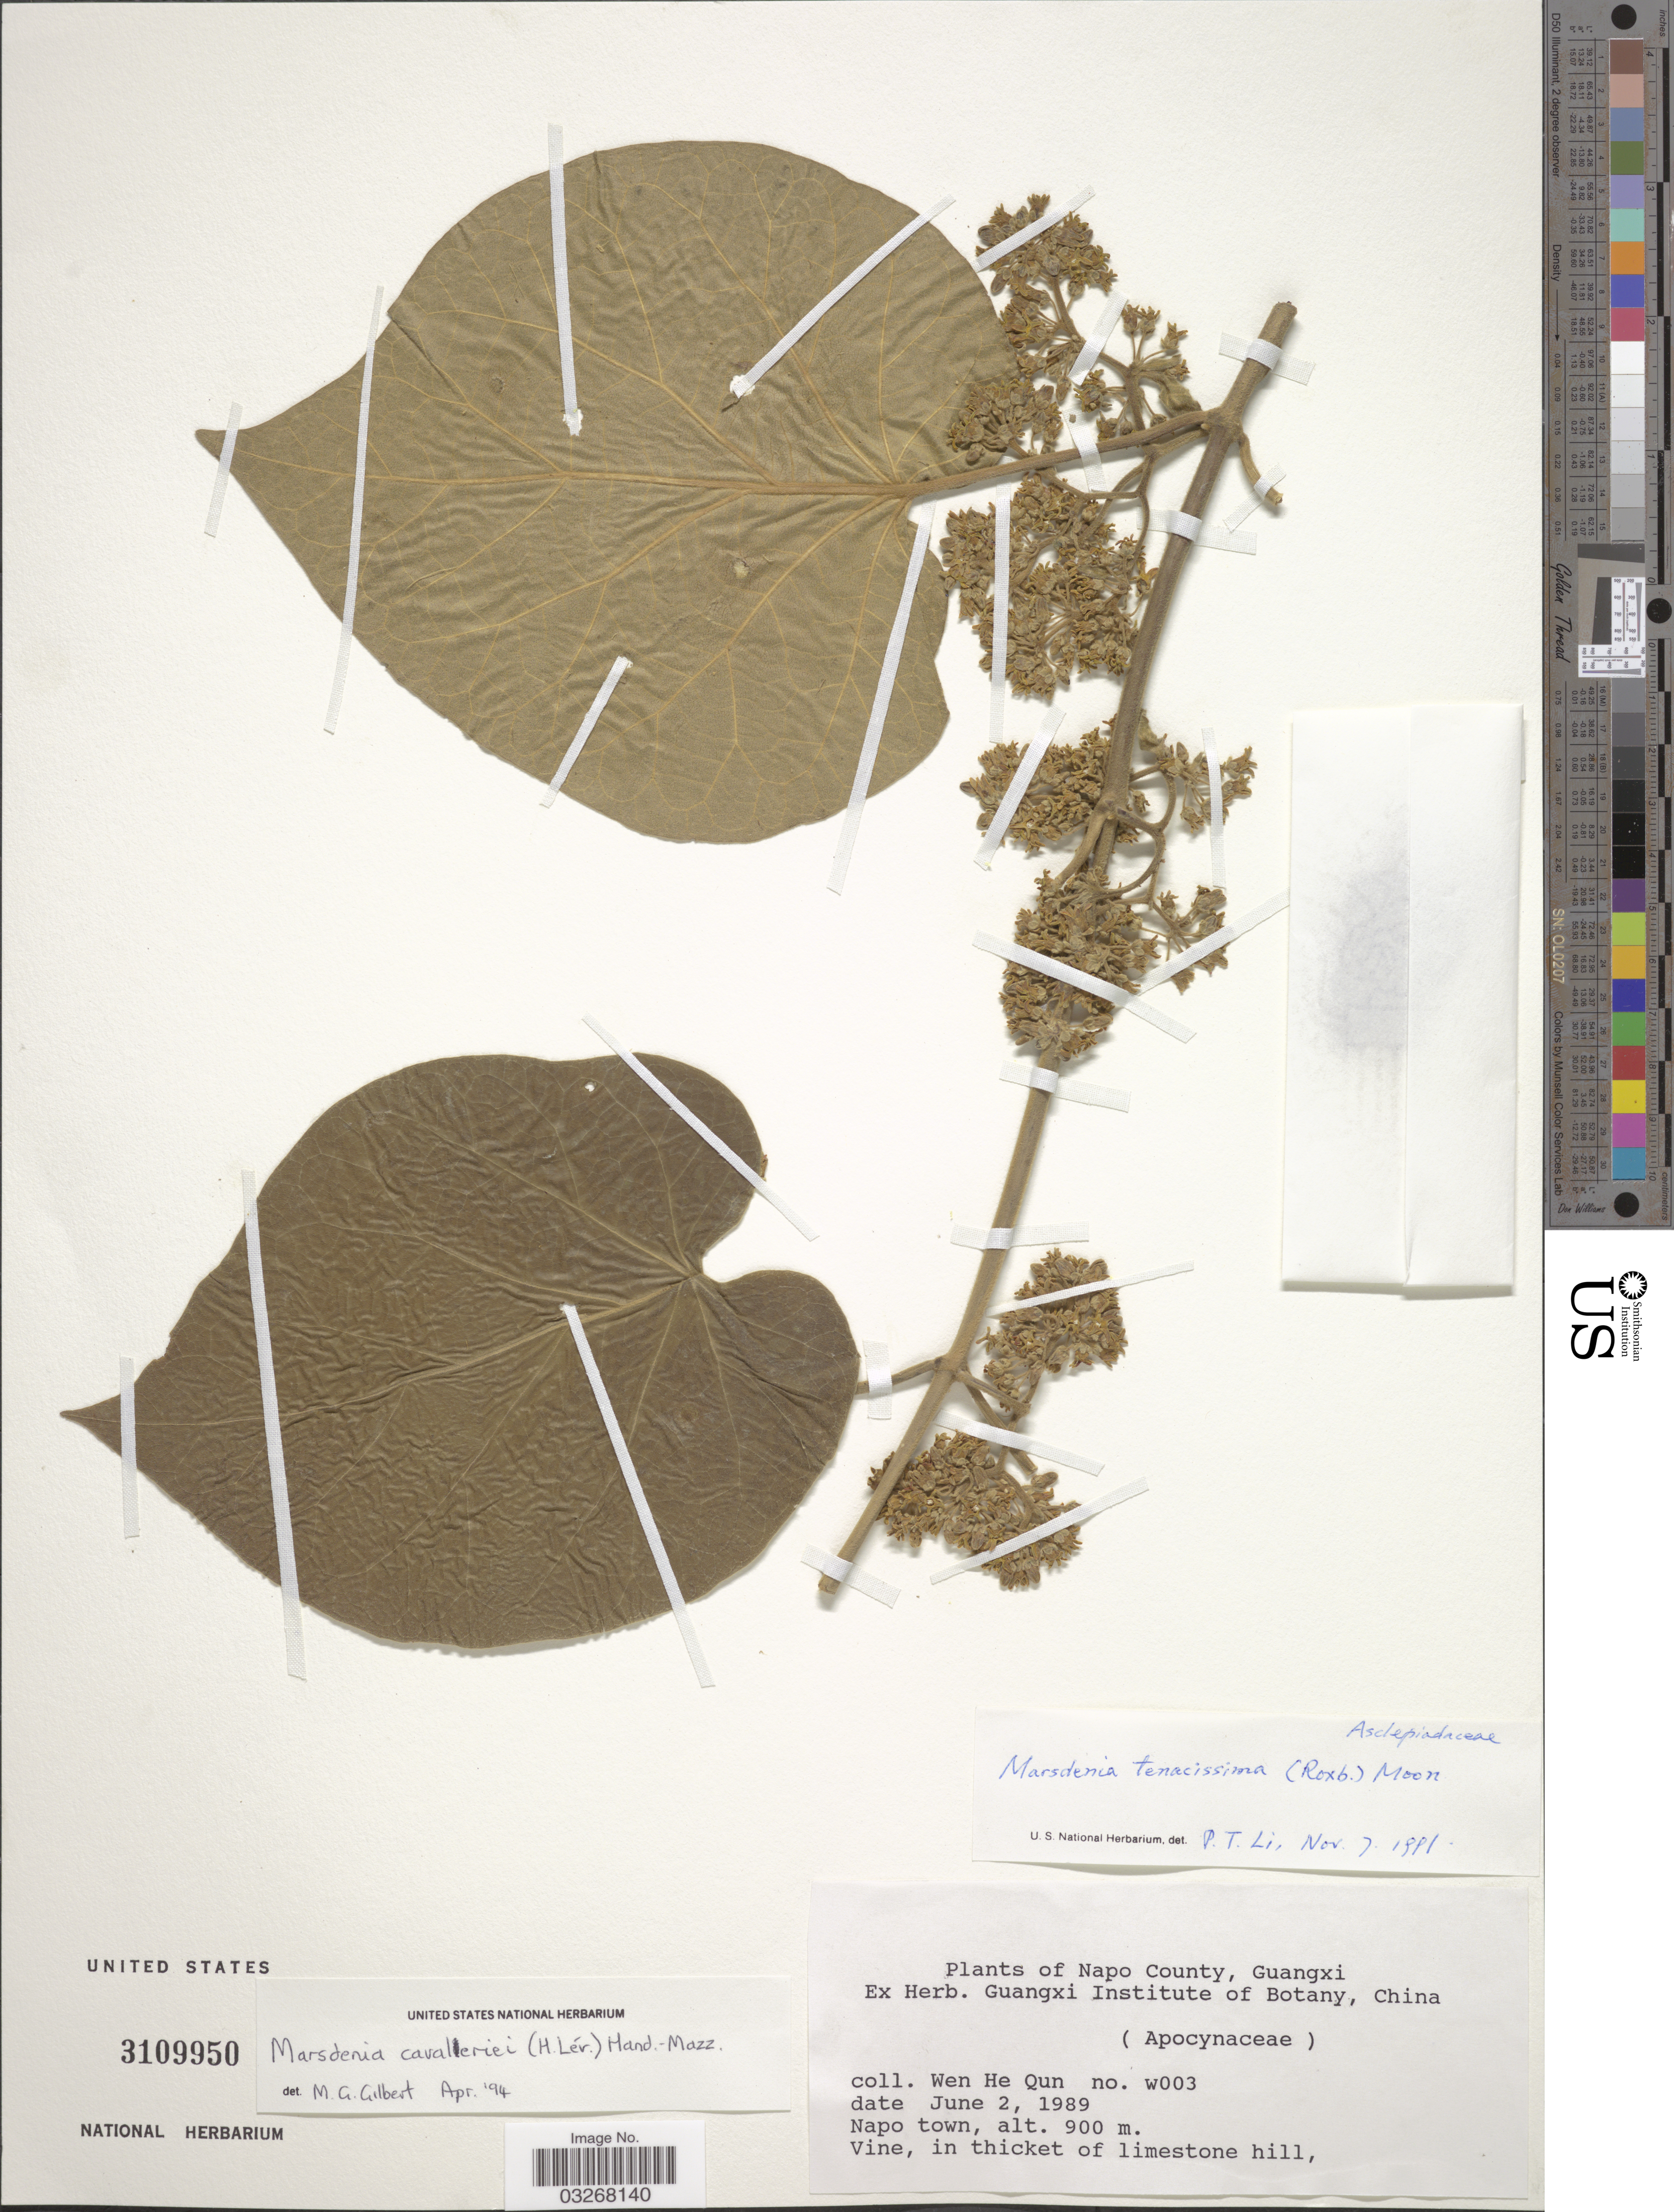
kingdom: Plantae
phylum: Tracheophyta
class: Magnoliopsida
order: Gentianales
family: Apocynaceae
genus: Marsdenia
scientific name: Marsdenia cavaleriei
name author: (H. Lév.) Hand.-Mazz. ex Woodson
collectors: H. Wen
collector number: W003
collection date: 1989-06-02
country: China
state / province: Guangxi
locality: Napo County, Guangxi, Napo town.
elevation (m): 900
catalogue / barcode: US 3109950